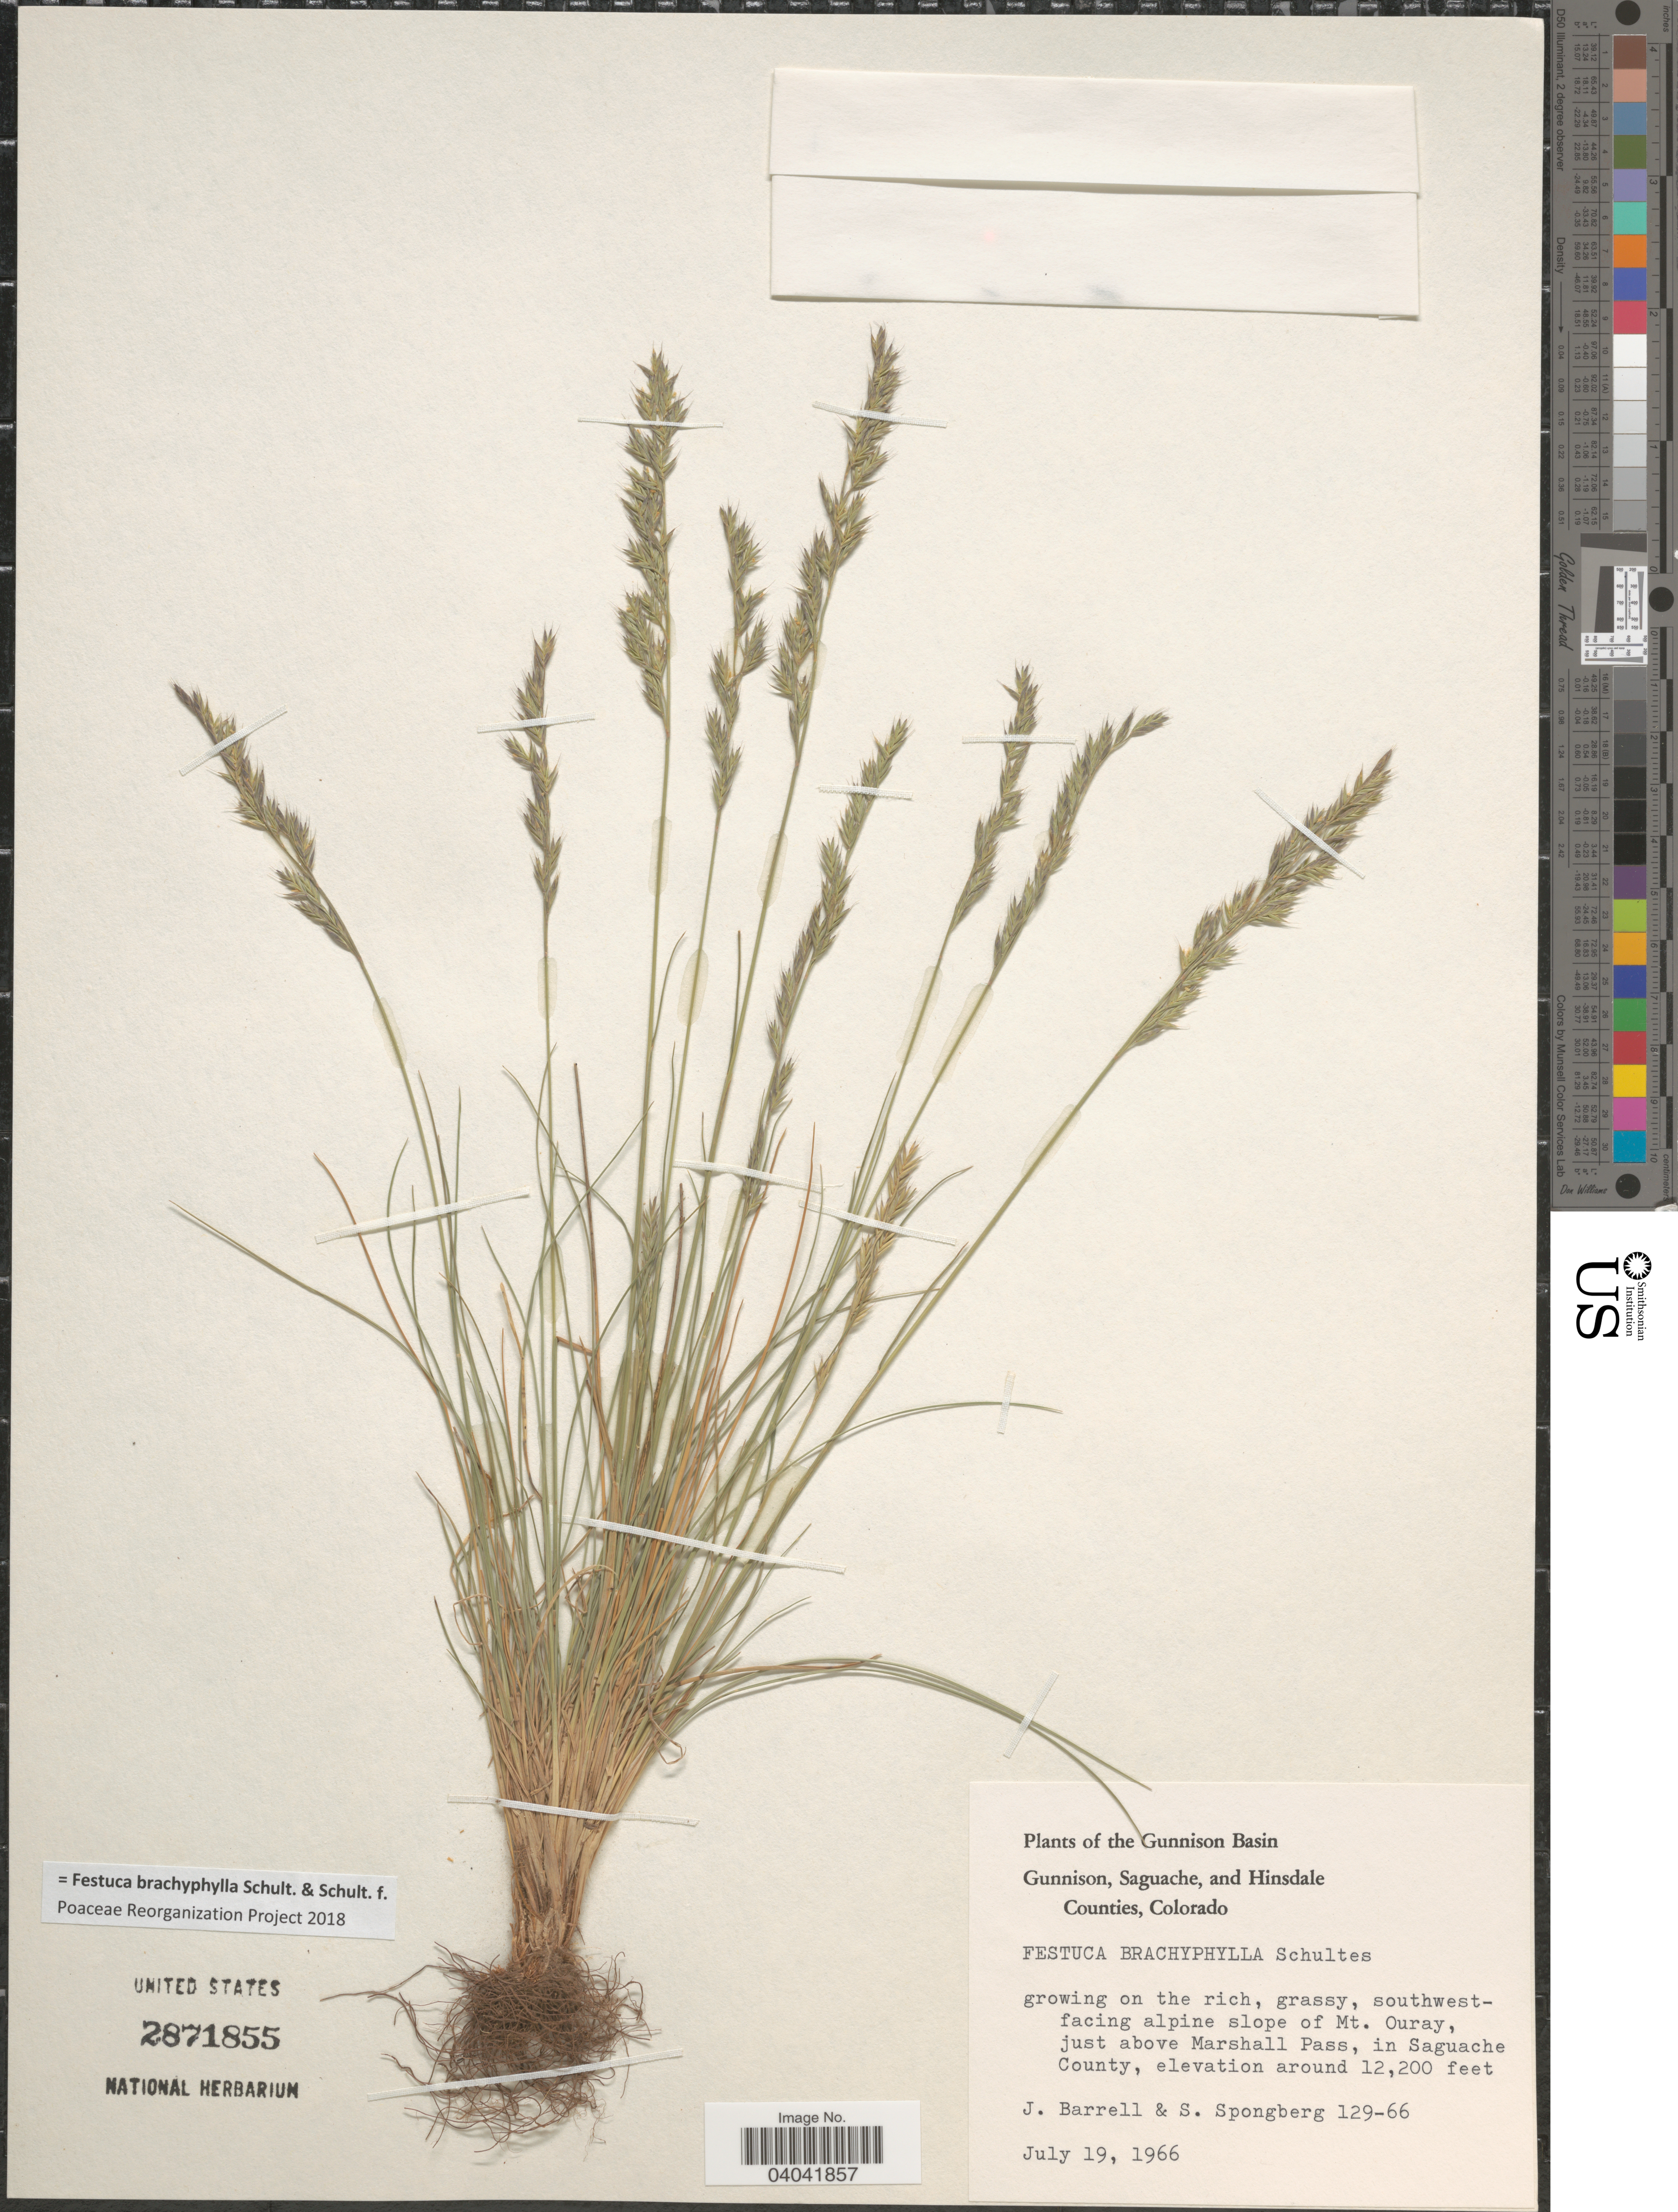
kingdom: Plantae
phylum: Tracheophyta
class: Liliopsida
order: Poales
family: Poaceae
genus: Festuca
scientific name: Festuca brachyphylla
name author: Schult. & Schult. f.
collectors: J. Barrell & S. A.Spongberg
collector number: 129-66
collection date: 1966-07-19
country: United States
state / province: Colorado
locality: The Gunnison Basin. Southwest-facing alpine slope of Mt. Ouray, just above Marshall Pass, in Saguache County.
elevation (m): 3719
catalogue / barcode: US 2871855